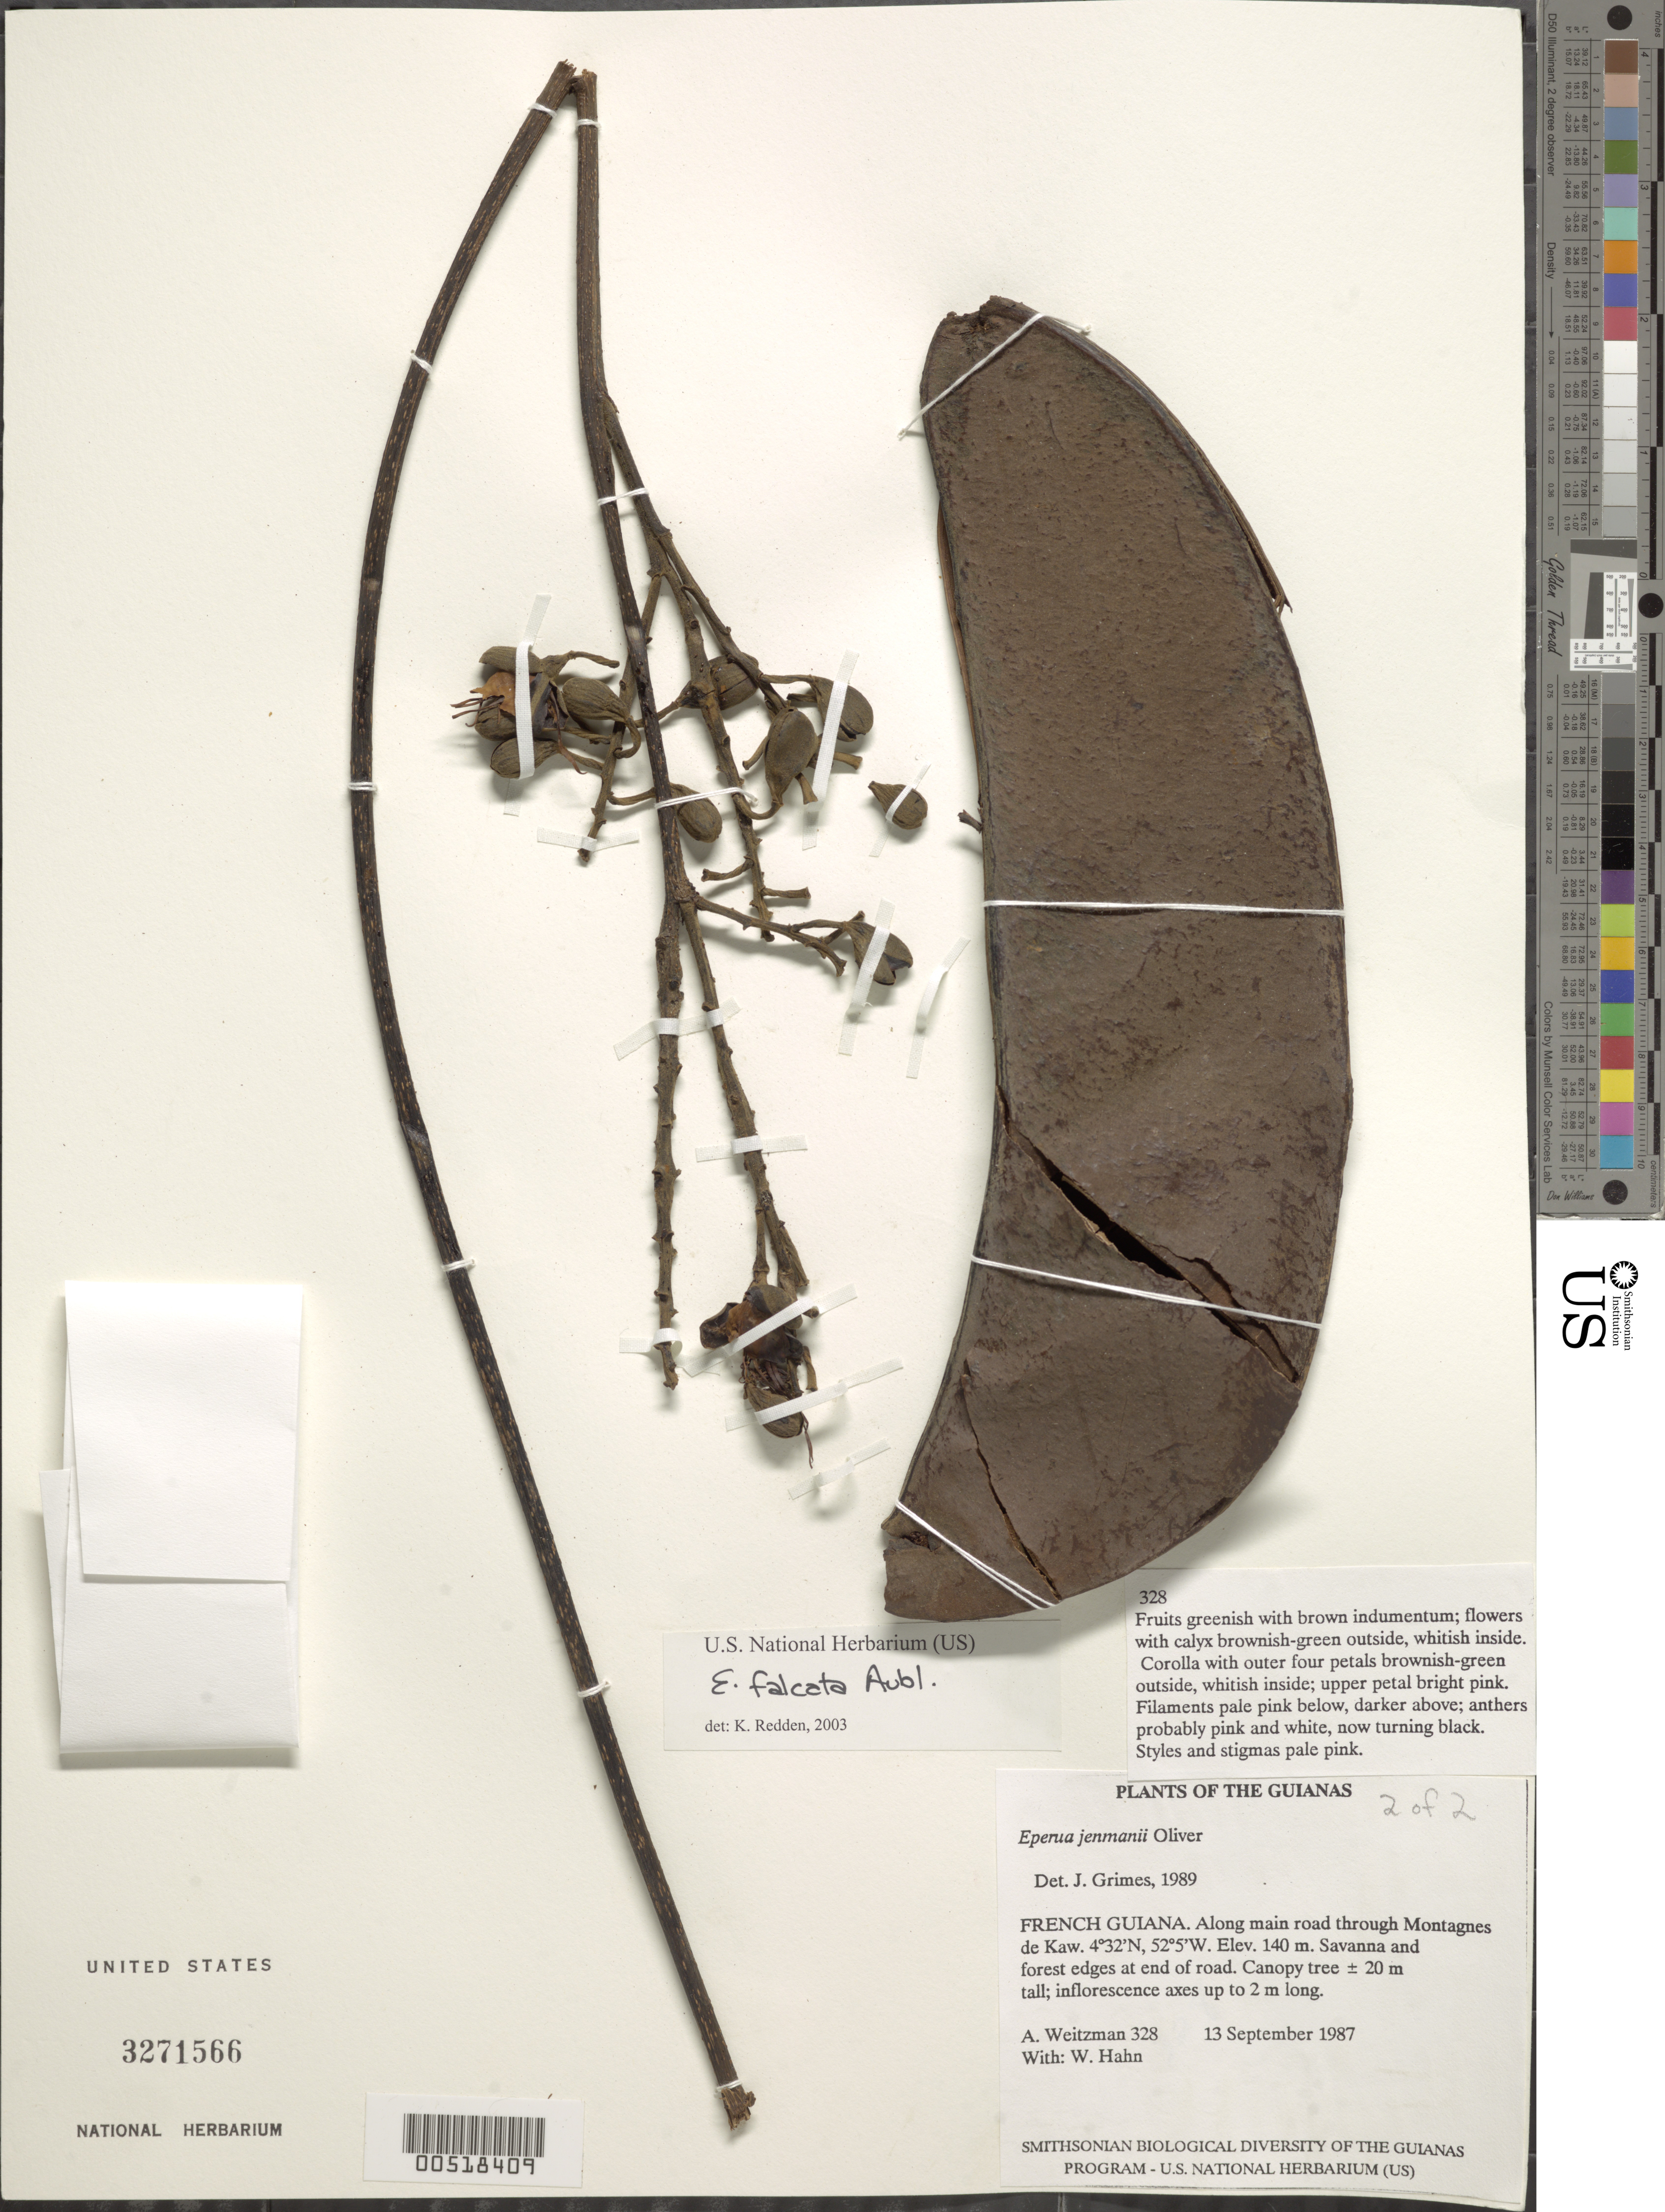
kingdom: Plantae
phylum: Tracheophyta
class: Magnoliopsida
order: Fabales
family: Fabaceae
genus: Eperua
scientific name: Eperua falcata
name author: Aubl.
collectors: A. L. Weitzman & W. Hahn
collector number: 328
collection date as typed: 13 September 1987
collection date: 1987-09-13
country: French Guiana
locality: Along main road through Montagnes de Kaw. At end of road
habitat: Savanna and forest edges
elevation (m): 140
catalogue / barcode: US 3271566